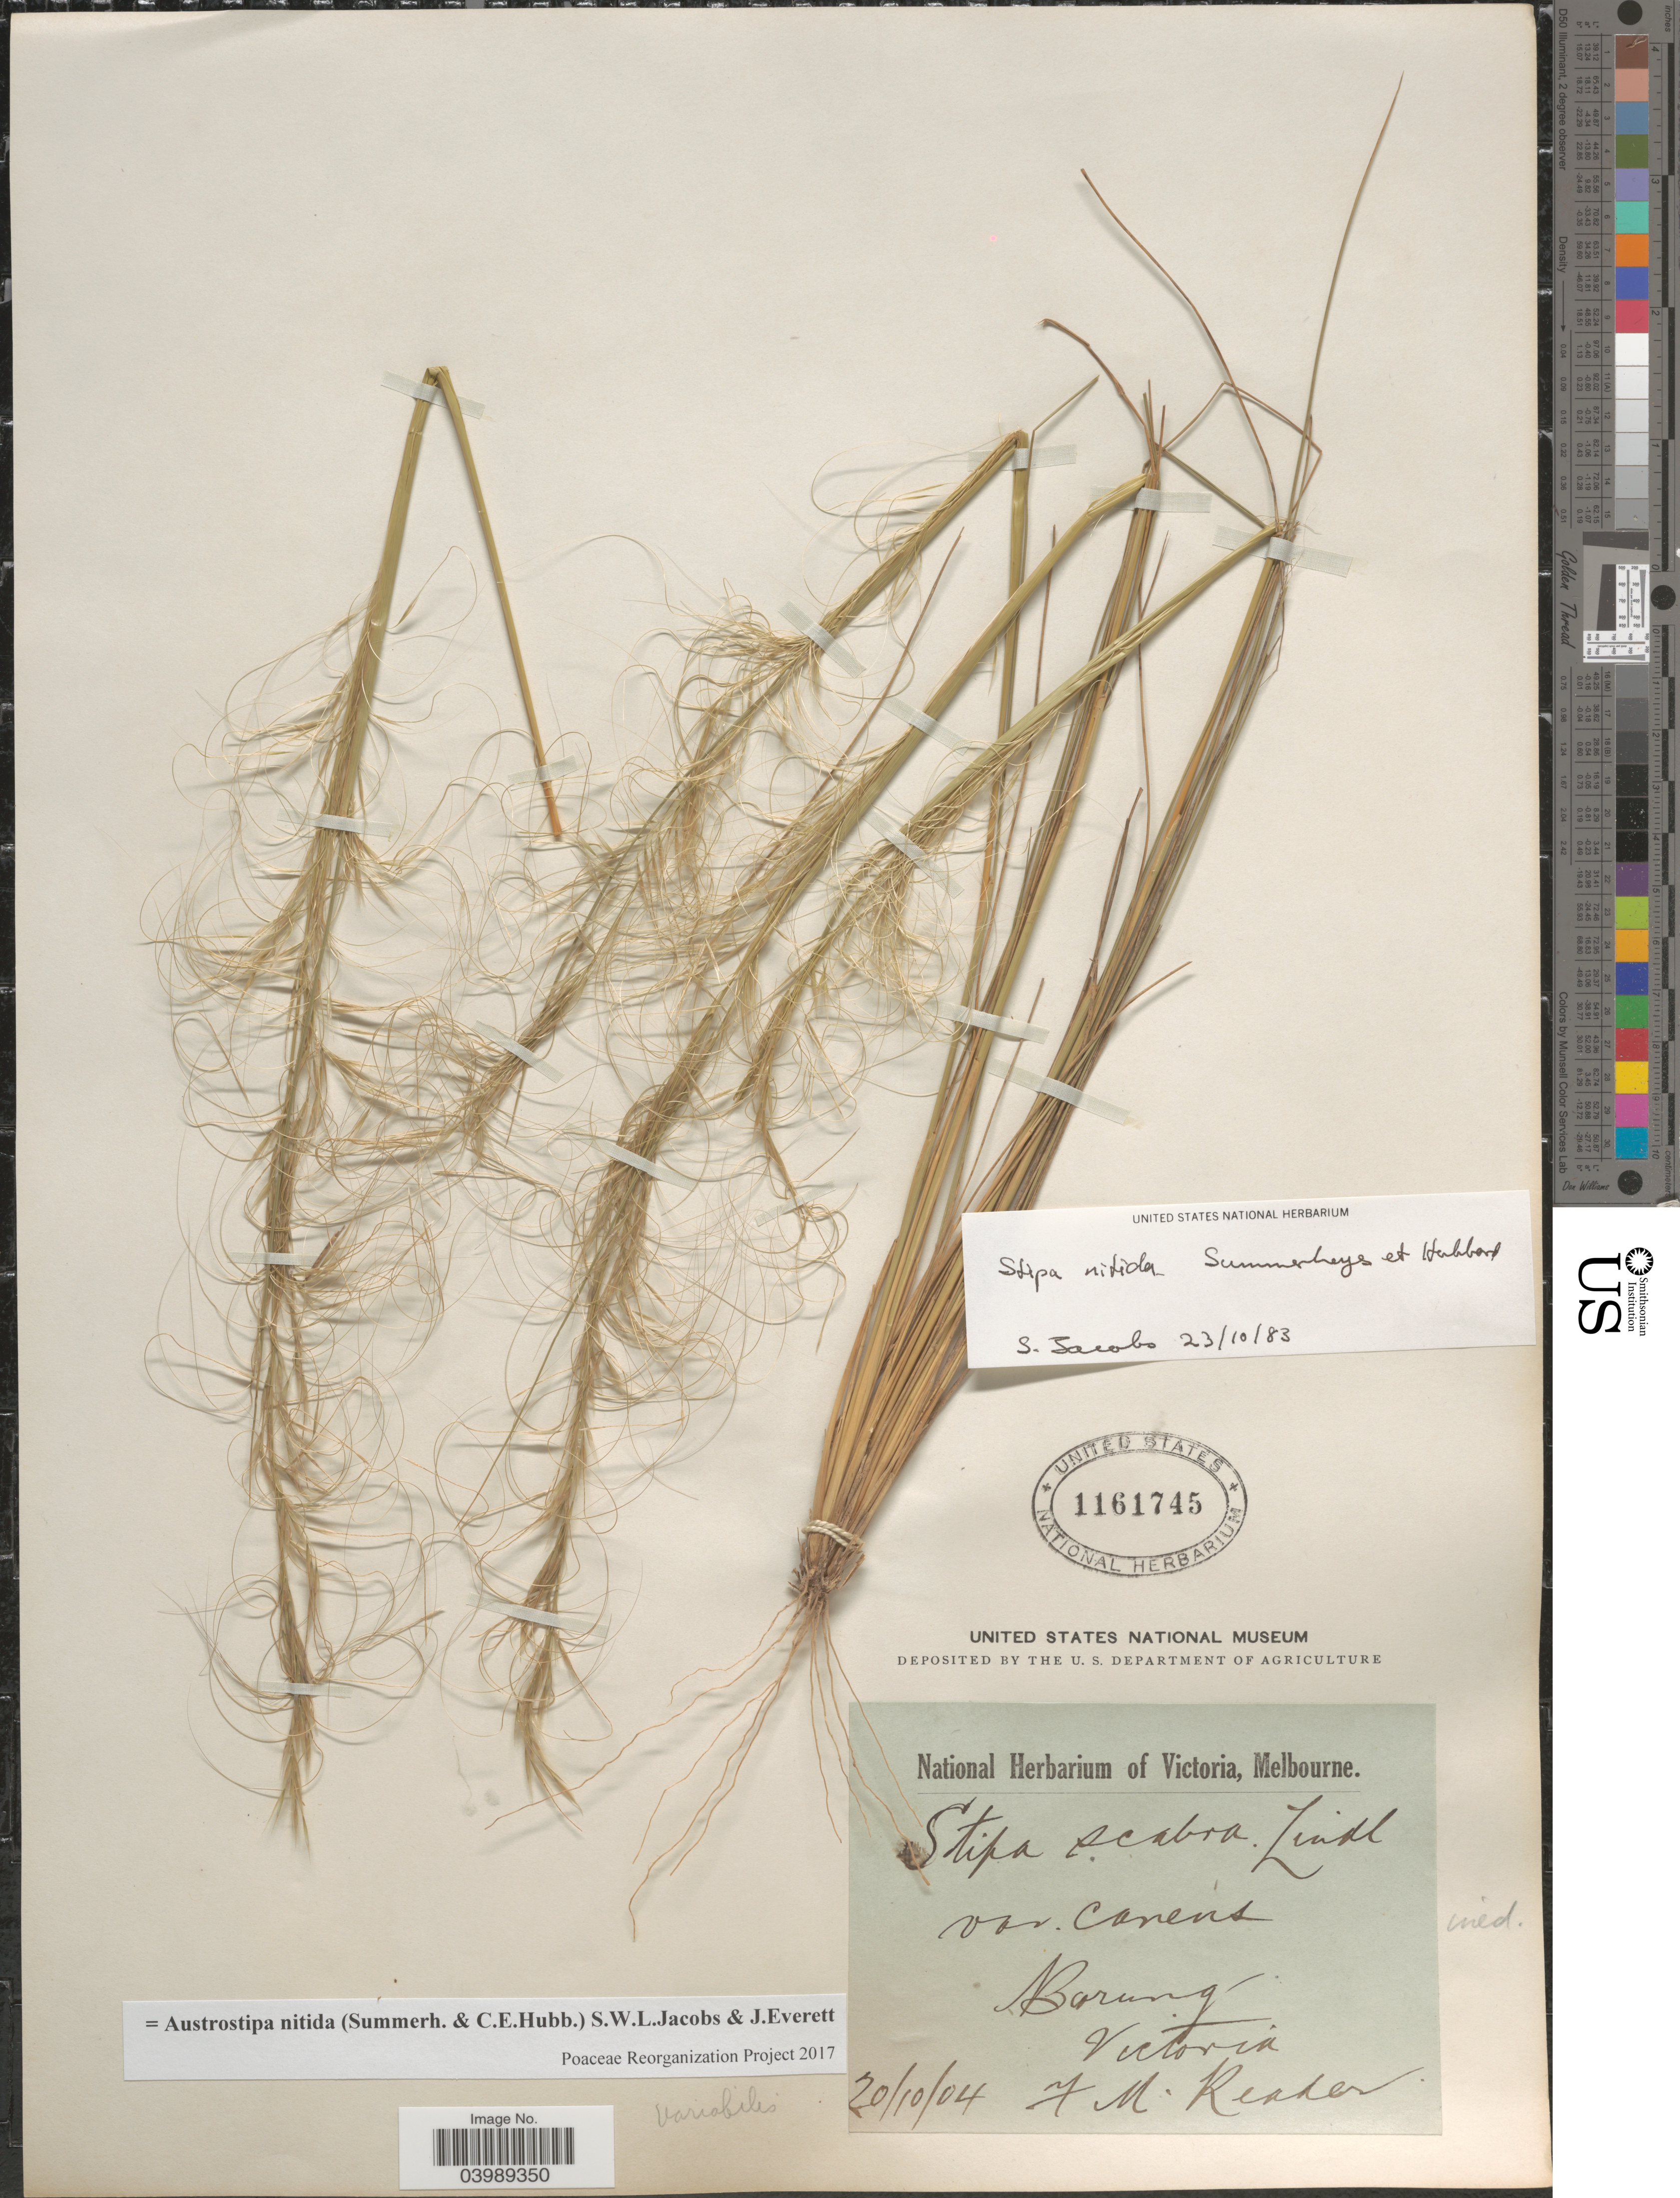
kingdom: Plantae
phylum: Tracheophyta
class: Liliopsida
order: Poales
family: Poaceae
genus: Austrostipa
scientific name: Austrostipa nitida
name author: (Summerh. & C.E. Hubb.) S.W.L. Jacobs & J. Everett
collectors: F. Reader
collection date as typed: Transcribed d/m/y: 20/10/4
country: Australia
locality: Barung. Victoria.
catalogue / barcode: US 1161745